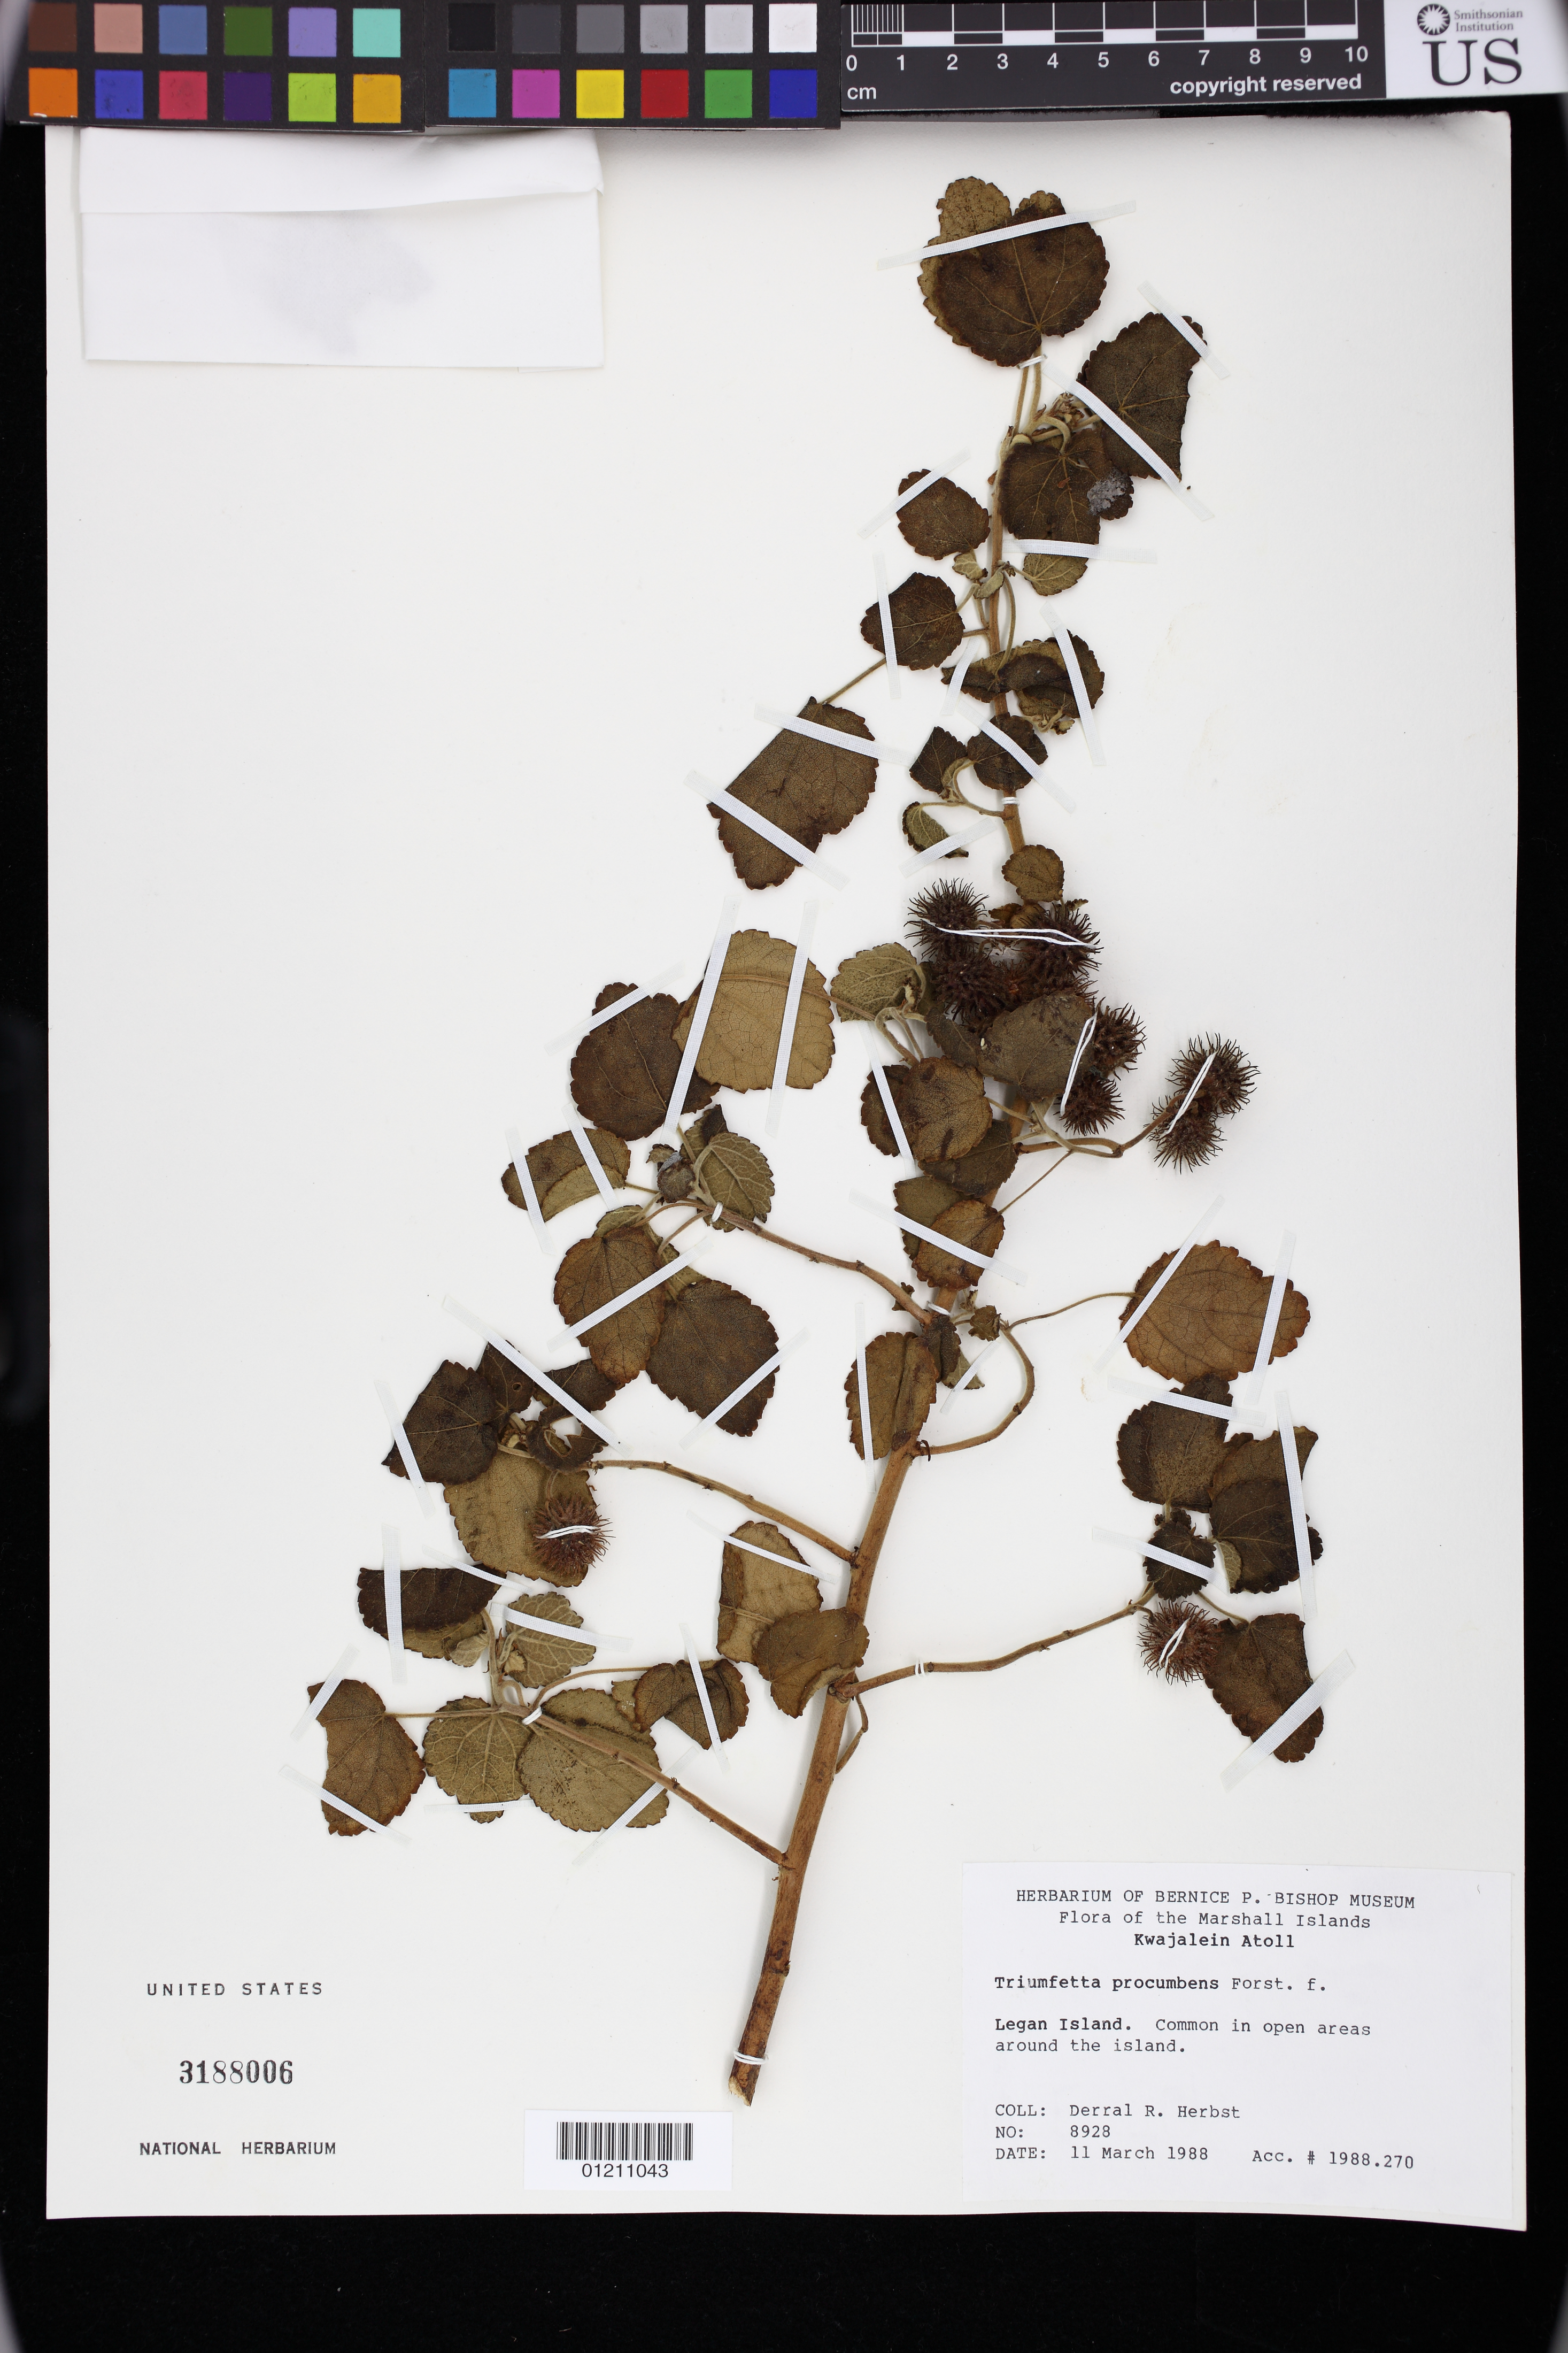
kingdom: Plantae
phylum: Tracheophyta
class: Magnoliopsida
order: Malvales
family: Malvaceae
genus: Triumfetta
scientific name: Triumfetta procumbens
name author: G. Forst.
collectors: D. R. Herbst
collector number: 8928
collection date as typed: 03 Nov 1988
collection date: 1988-11-03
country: Marshall Islands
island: Kwajalein Atoll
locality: Marshall Islands: Kwajalein Atoll, Legan Island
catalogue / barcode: US 3188006